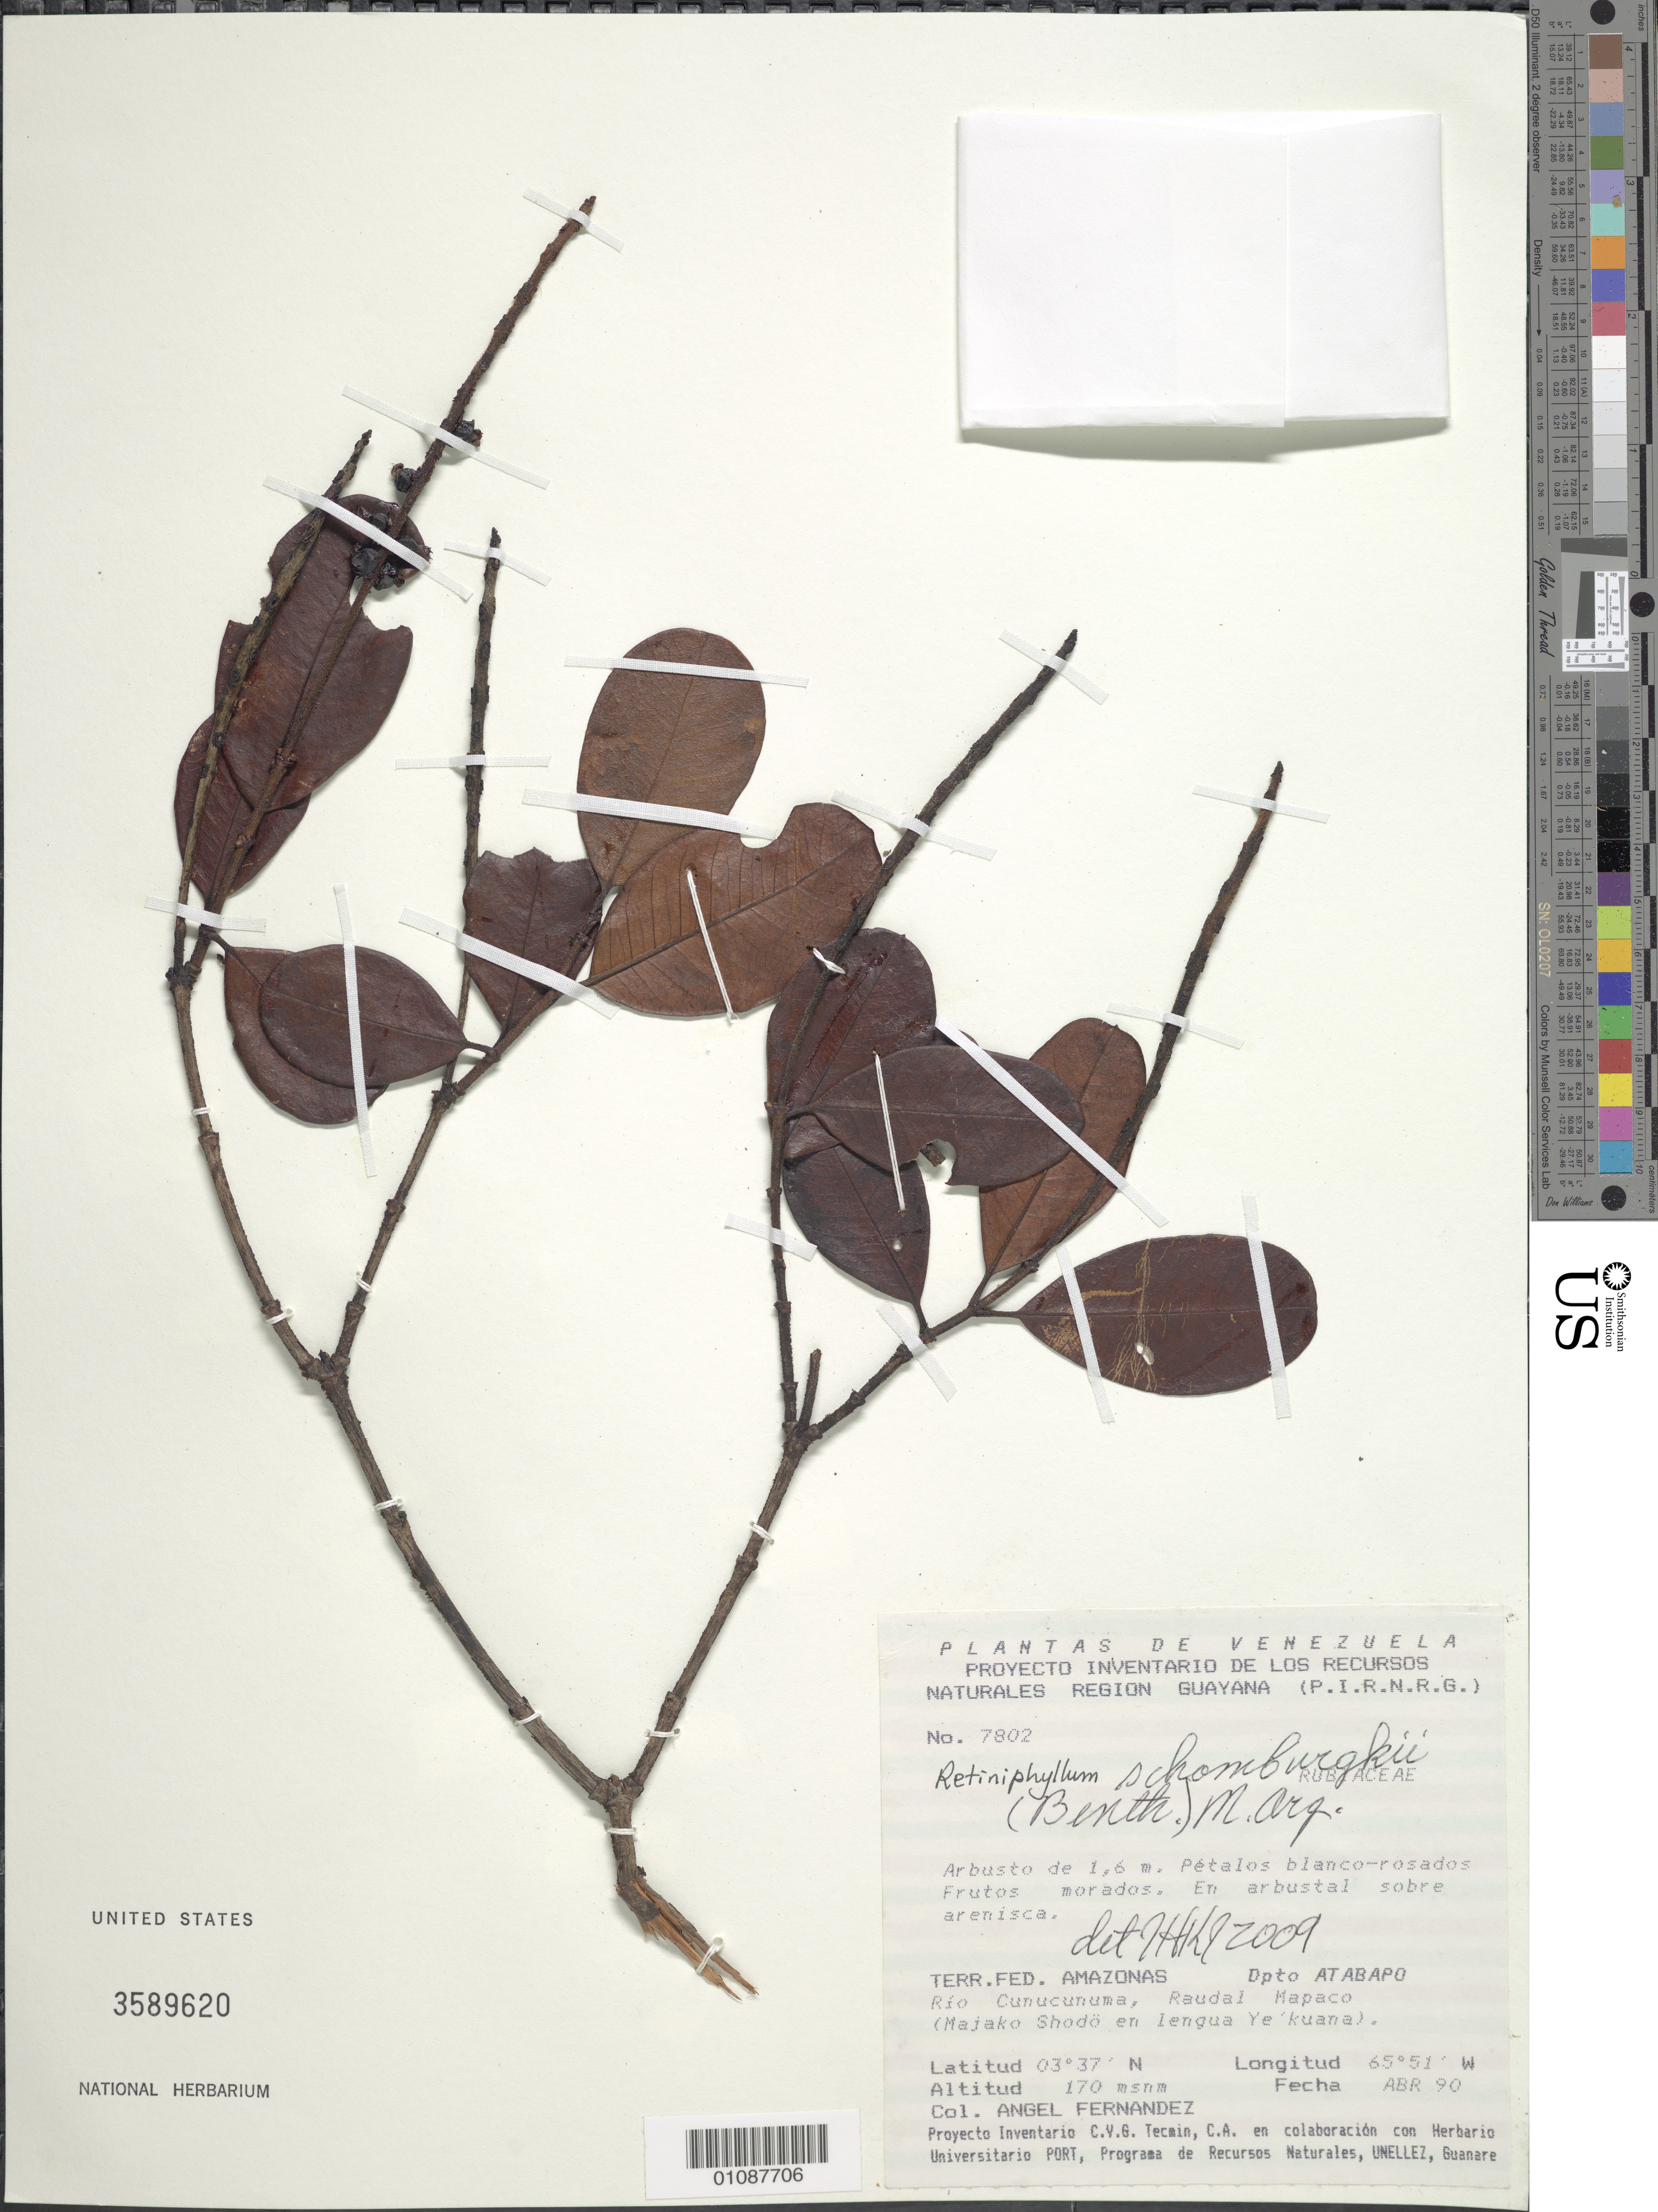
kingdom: Plantae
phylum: Tracheophyta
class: Magnoliopsida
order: Gentianales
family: Rubiaceae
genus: Retiniphyllum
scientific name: Retiniphyllum schomburgkii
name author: (Benth.) Müll. Arg.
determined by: Kirkbride, J. H.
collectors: A. Fernández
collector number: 7802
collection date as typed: Apr-90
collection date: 1990-04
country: Venezuela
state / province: Amazonas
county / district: Atabapo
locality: Río Cunucunama, raudal Mapaco (Majako Shodö en lengua Ye'kuana)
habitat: Arbustal sobre arenisca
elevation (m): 170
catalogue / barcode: US 3589620